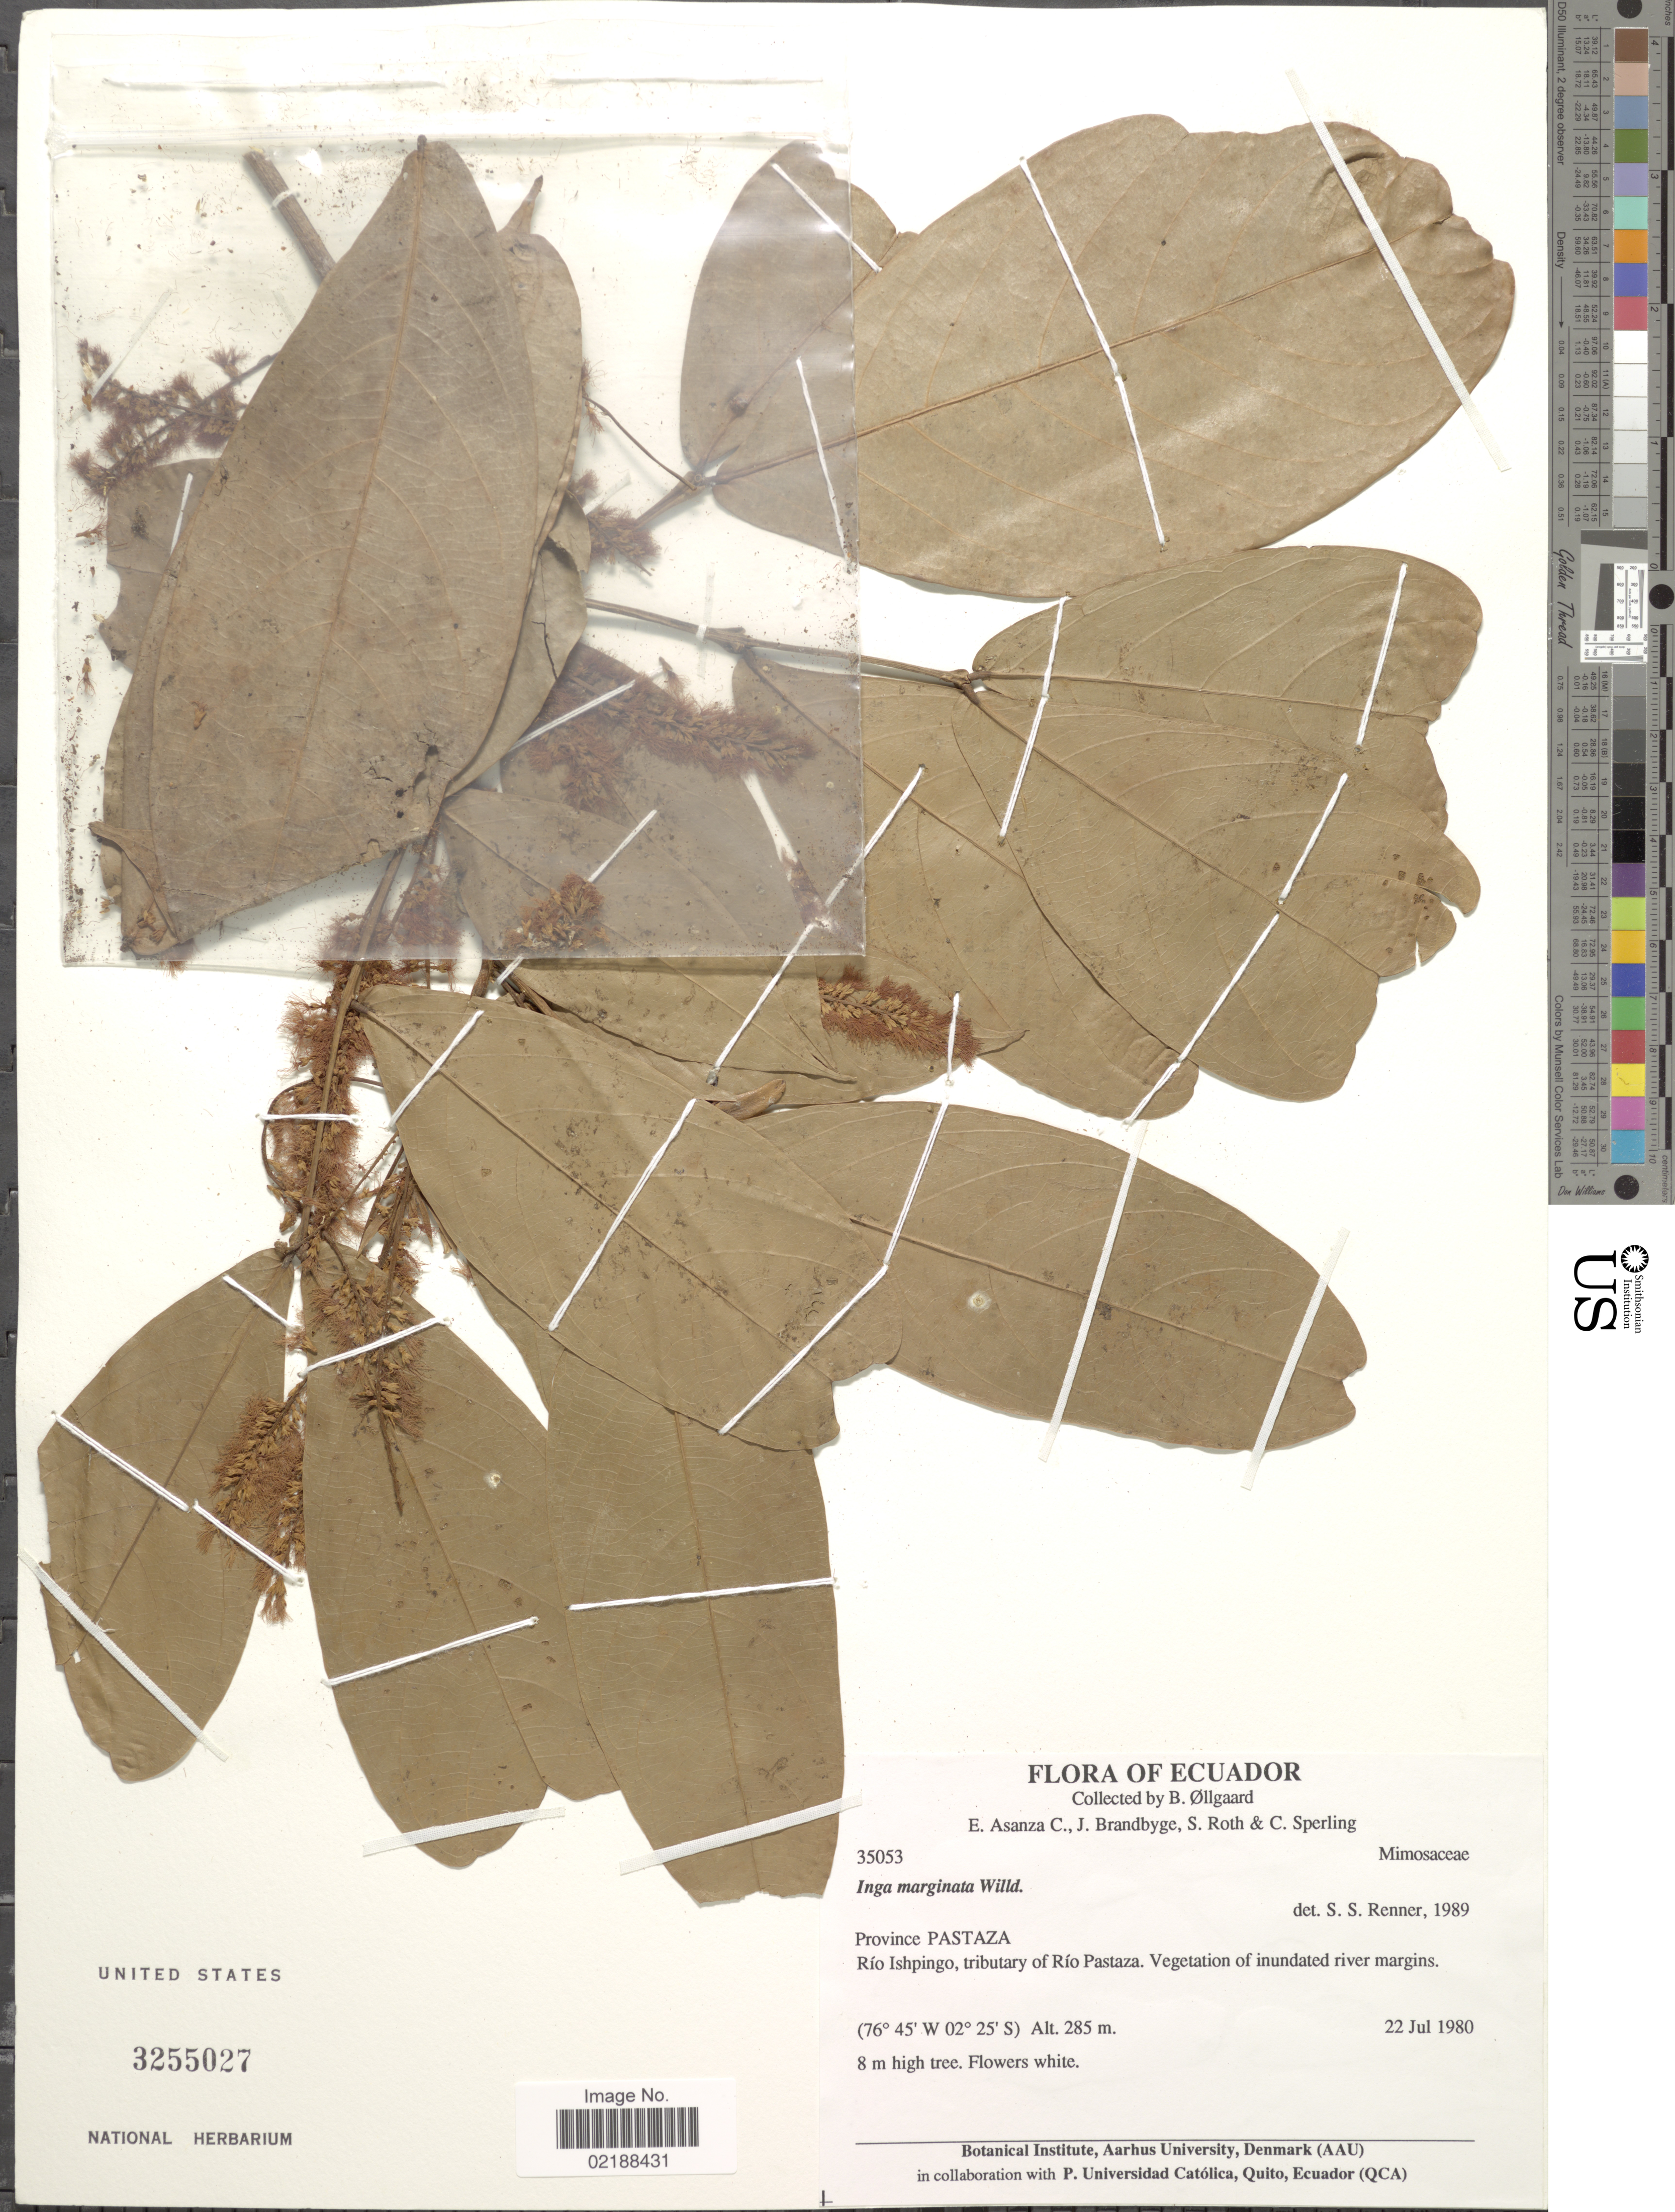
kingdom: Plantae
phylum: Tracheophyta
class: Magnoliopsida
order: Fabales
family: Fabaceae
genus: Inga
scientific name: Inga marginata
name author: Willd.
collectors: B. Øllgaard, E. Asanza C., J. Brandbyge, S. Roth & C. Sperling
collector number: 35053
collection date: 1980-07-22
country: Ecuador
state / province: Pastaza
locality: Río Ishpingo, tributary of Río Pastaza. vegetation of inundated river margins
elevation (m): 285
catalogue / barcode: US 3255027